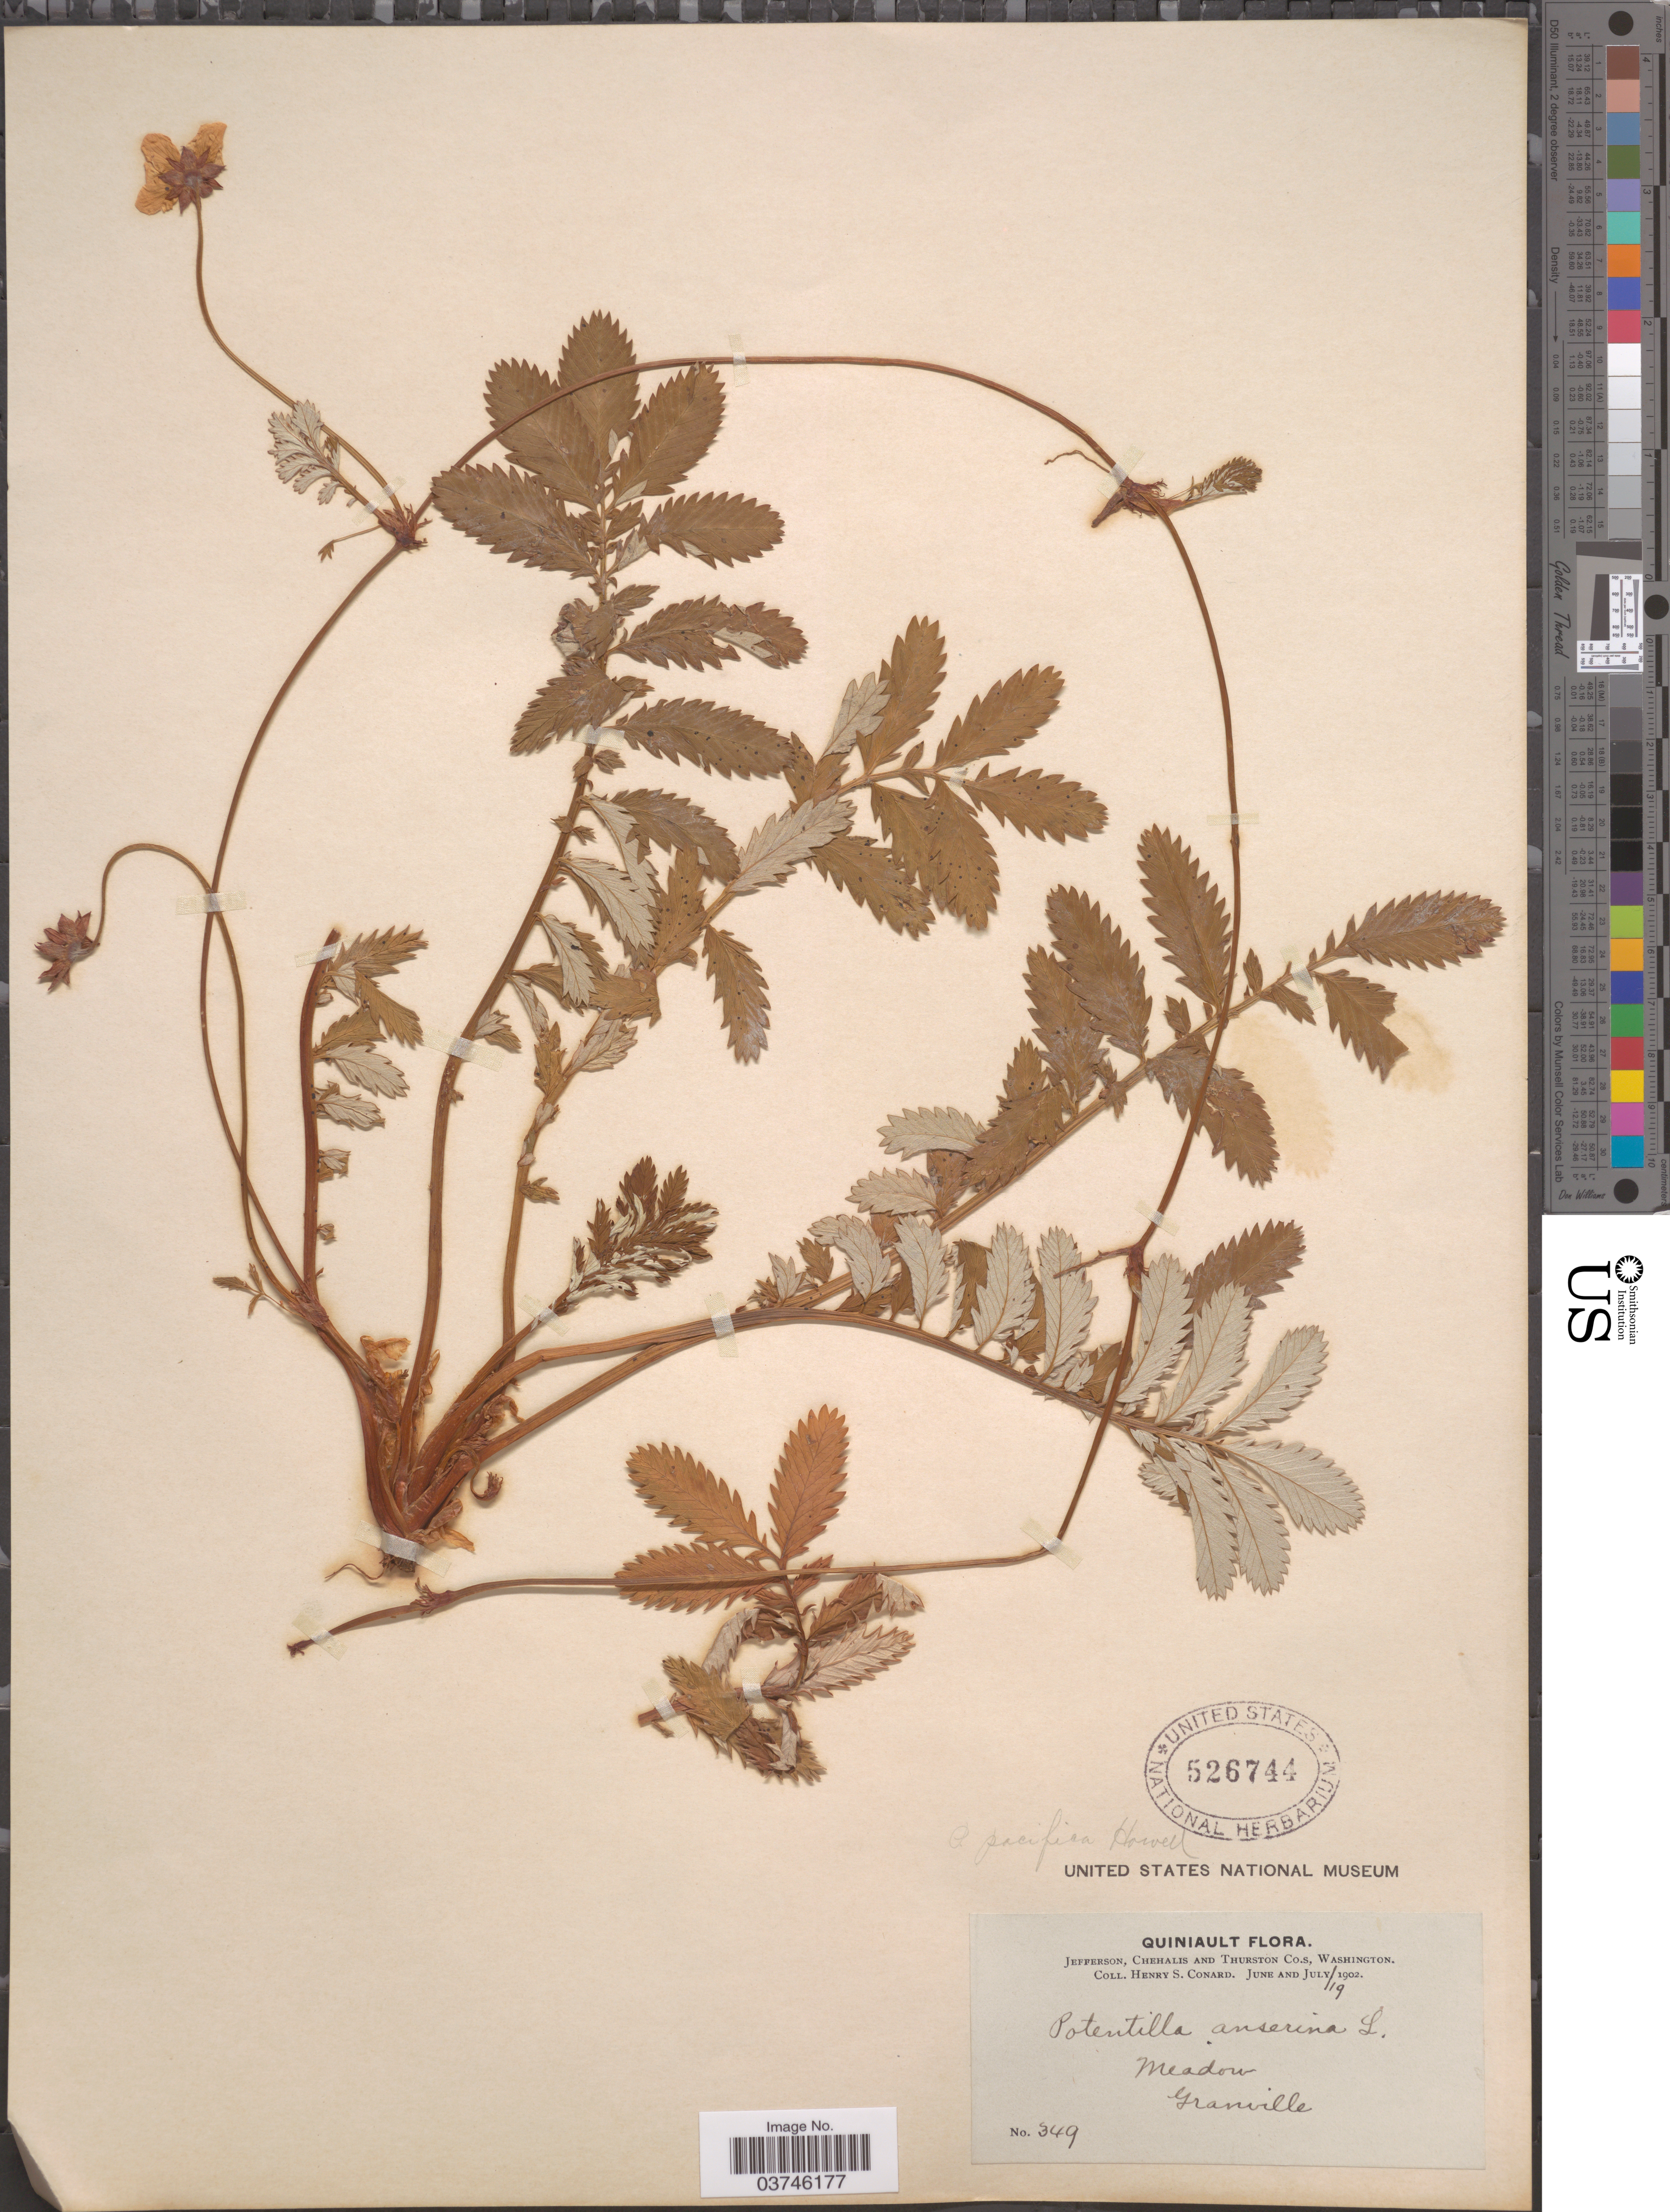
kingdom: Plantae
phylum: Tracheophyta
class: Magnoliopsida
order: Rosales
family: Rosaceae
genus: Argentina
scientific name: Argentina pacifica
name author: (Howell) Rydb.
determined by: Strong, Mark T., (BOT), Smithsonian Institution - National Museum of Natural History (UNITED STATES)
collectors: H. S. Conard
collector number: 349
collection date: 1902-07-19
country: United States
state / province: Washington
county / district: Thurston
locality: Quiniault. Jefferson, Chehalis and Thurston Co.s. Meadow. Granville.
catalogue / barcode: US 526744